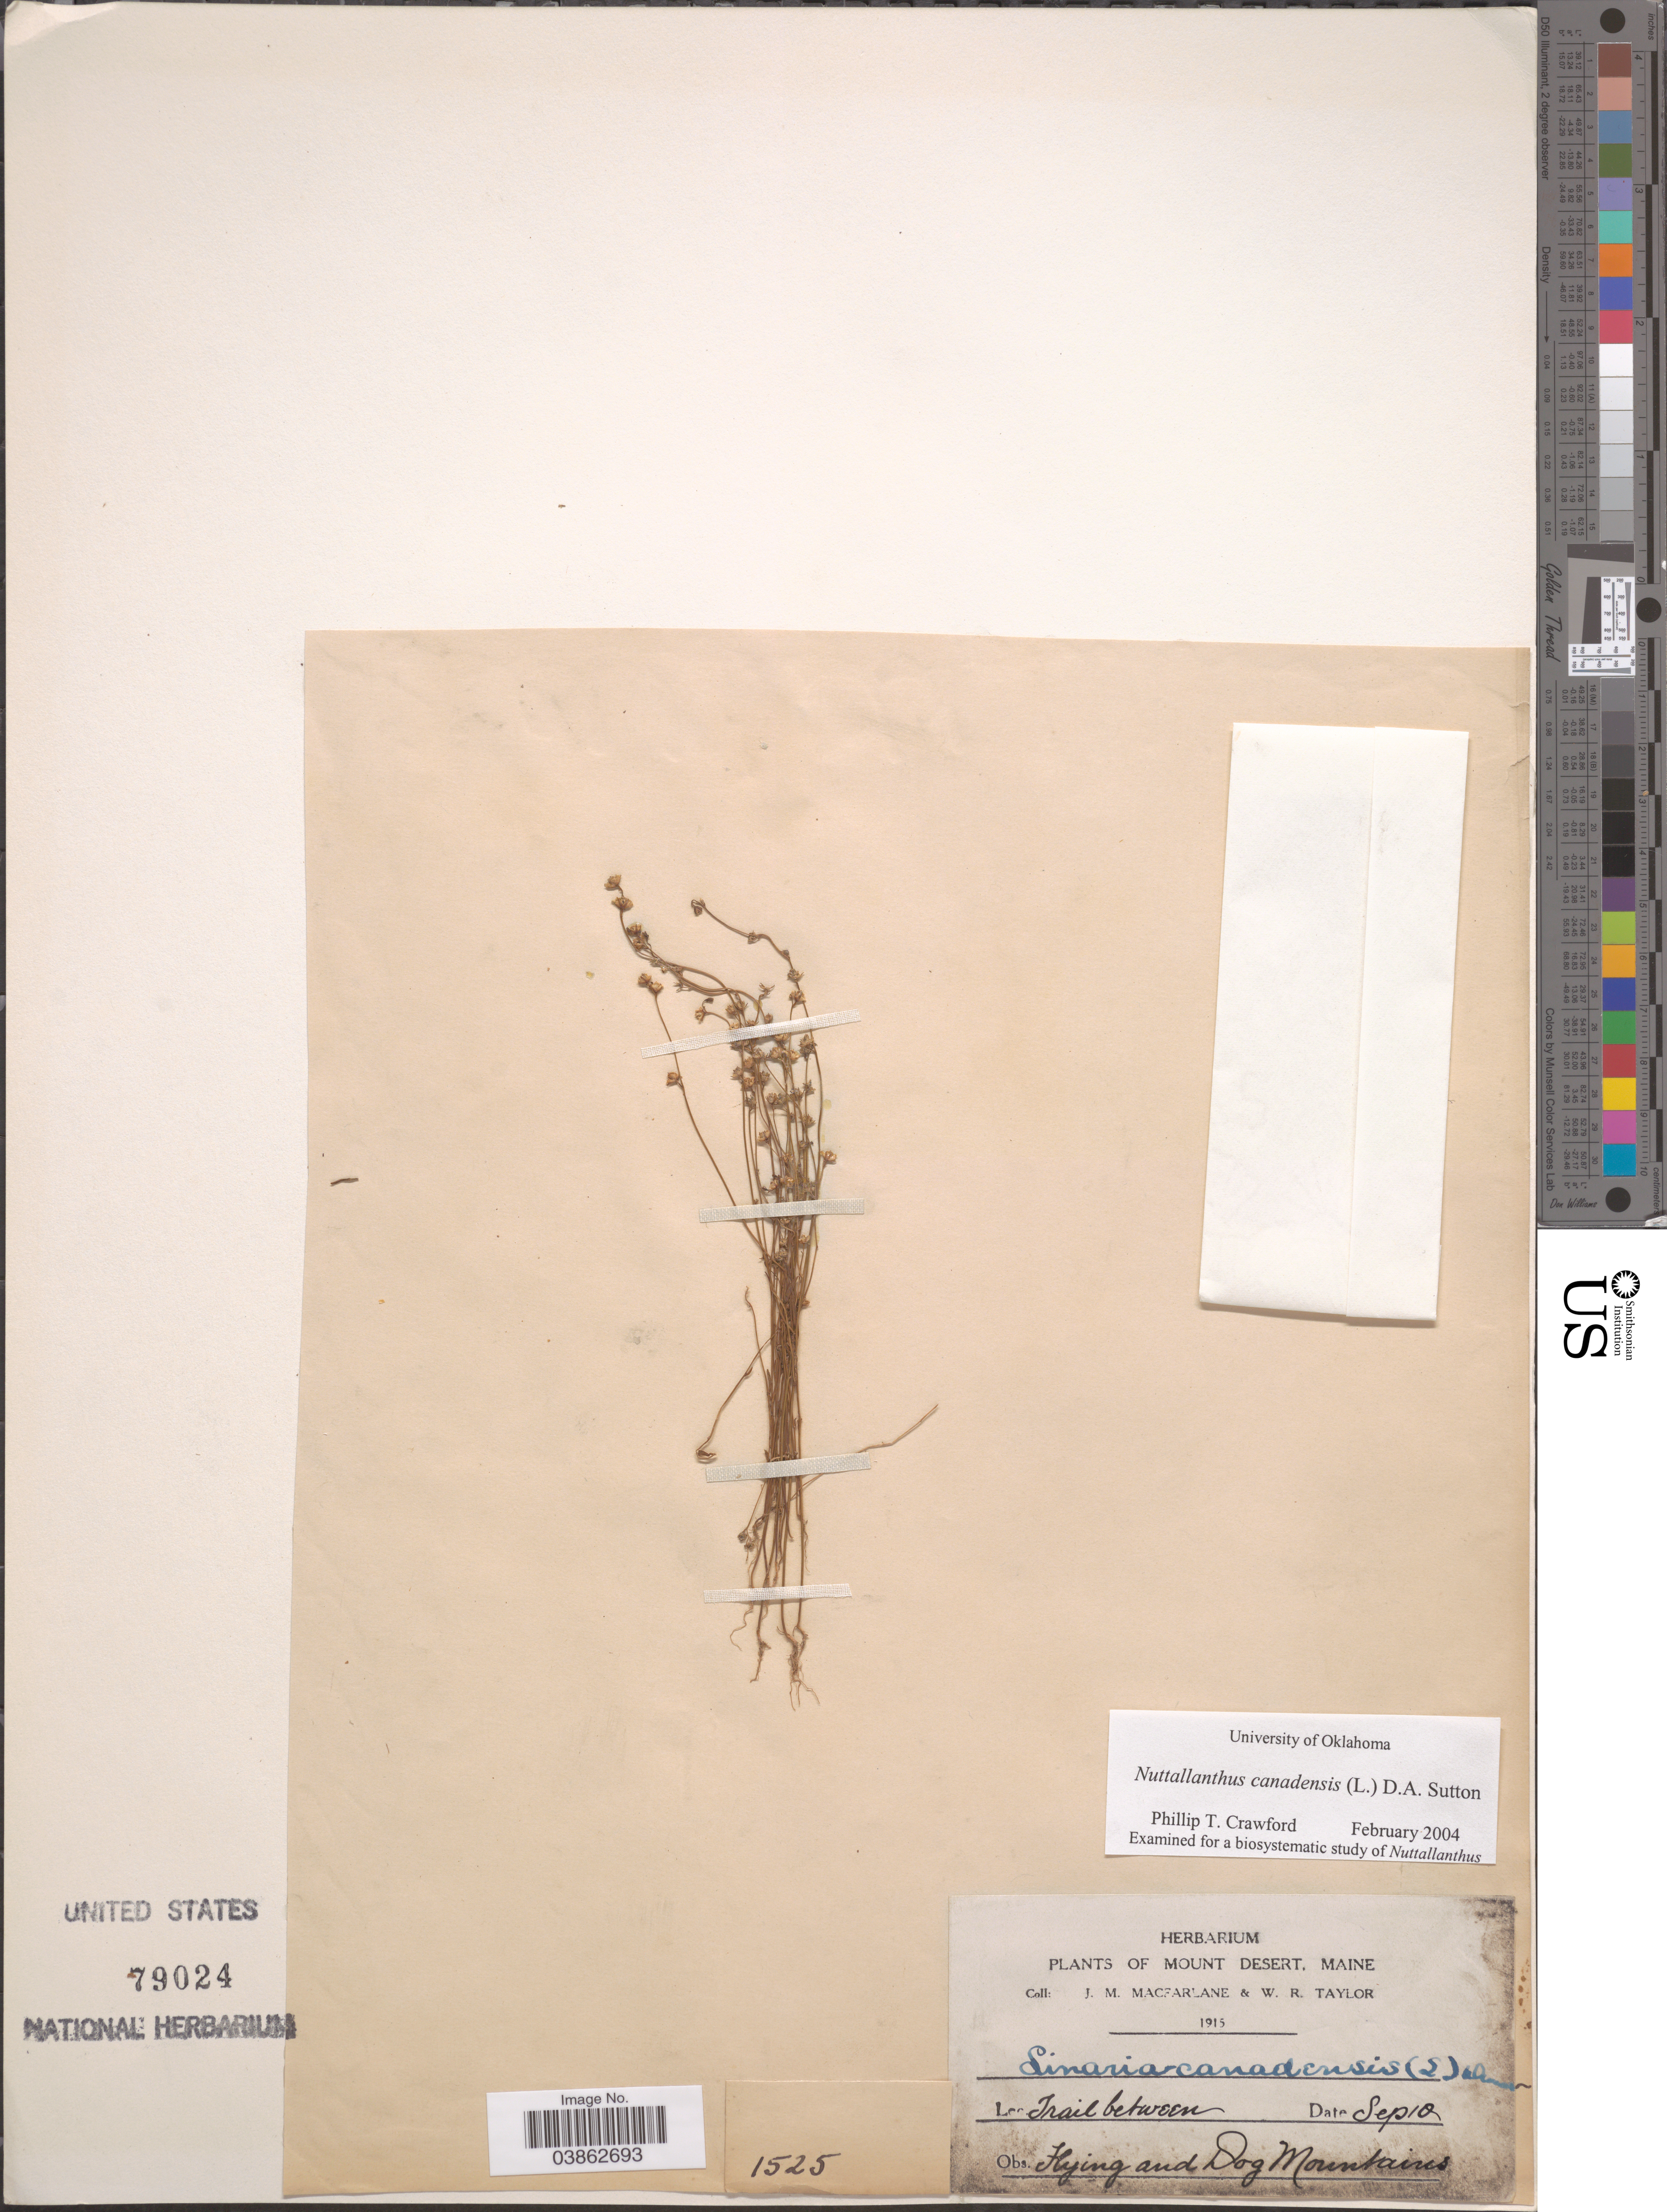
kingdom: Plantae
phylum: Tracheophyta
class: Magnoliopsida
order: Lamiales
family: Plantaginaceae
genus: Linaria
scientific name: Linaria canadensis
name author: (L.) Dum. Cours.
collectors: J. Macfarlane & W. Taylor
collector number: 1525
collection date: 1915-09-10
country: United States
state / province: Maine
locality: Mount Desert. Flying and Dog Mountains.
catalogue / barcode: US 79024